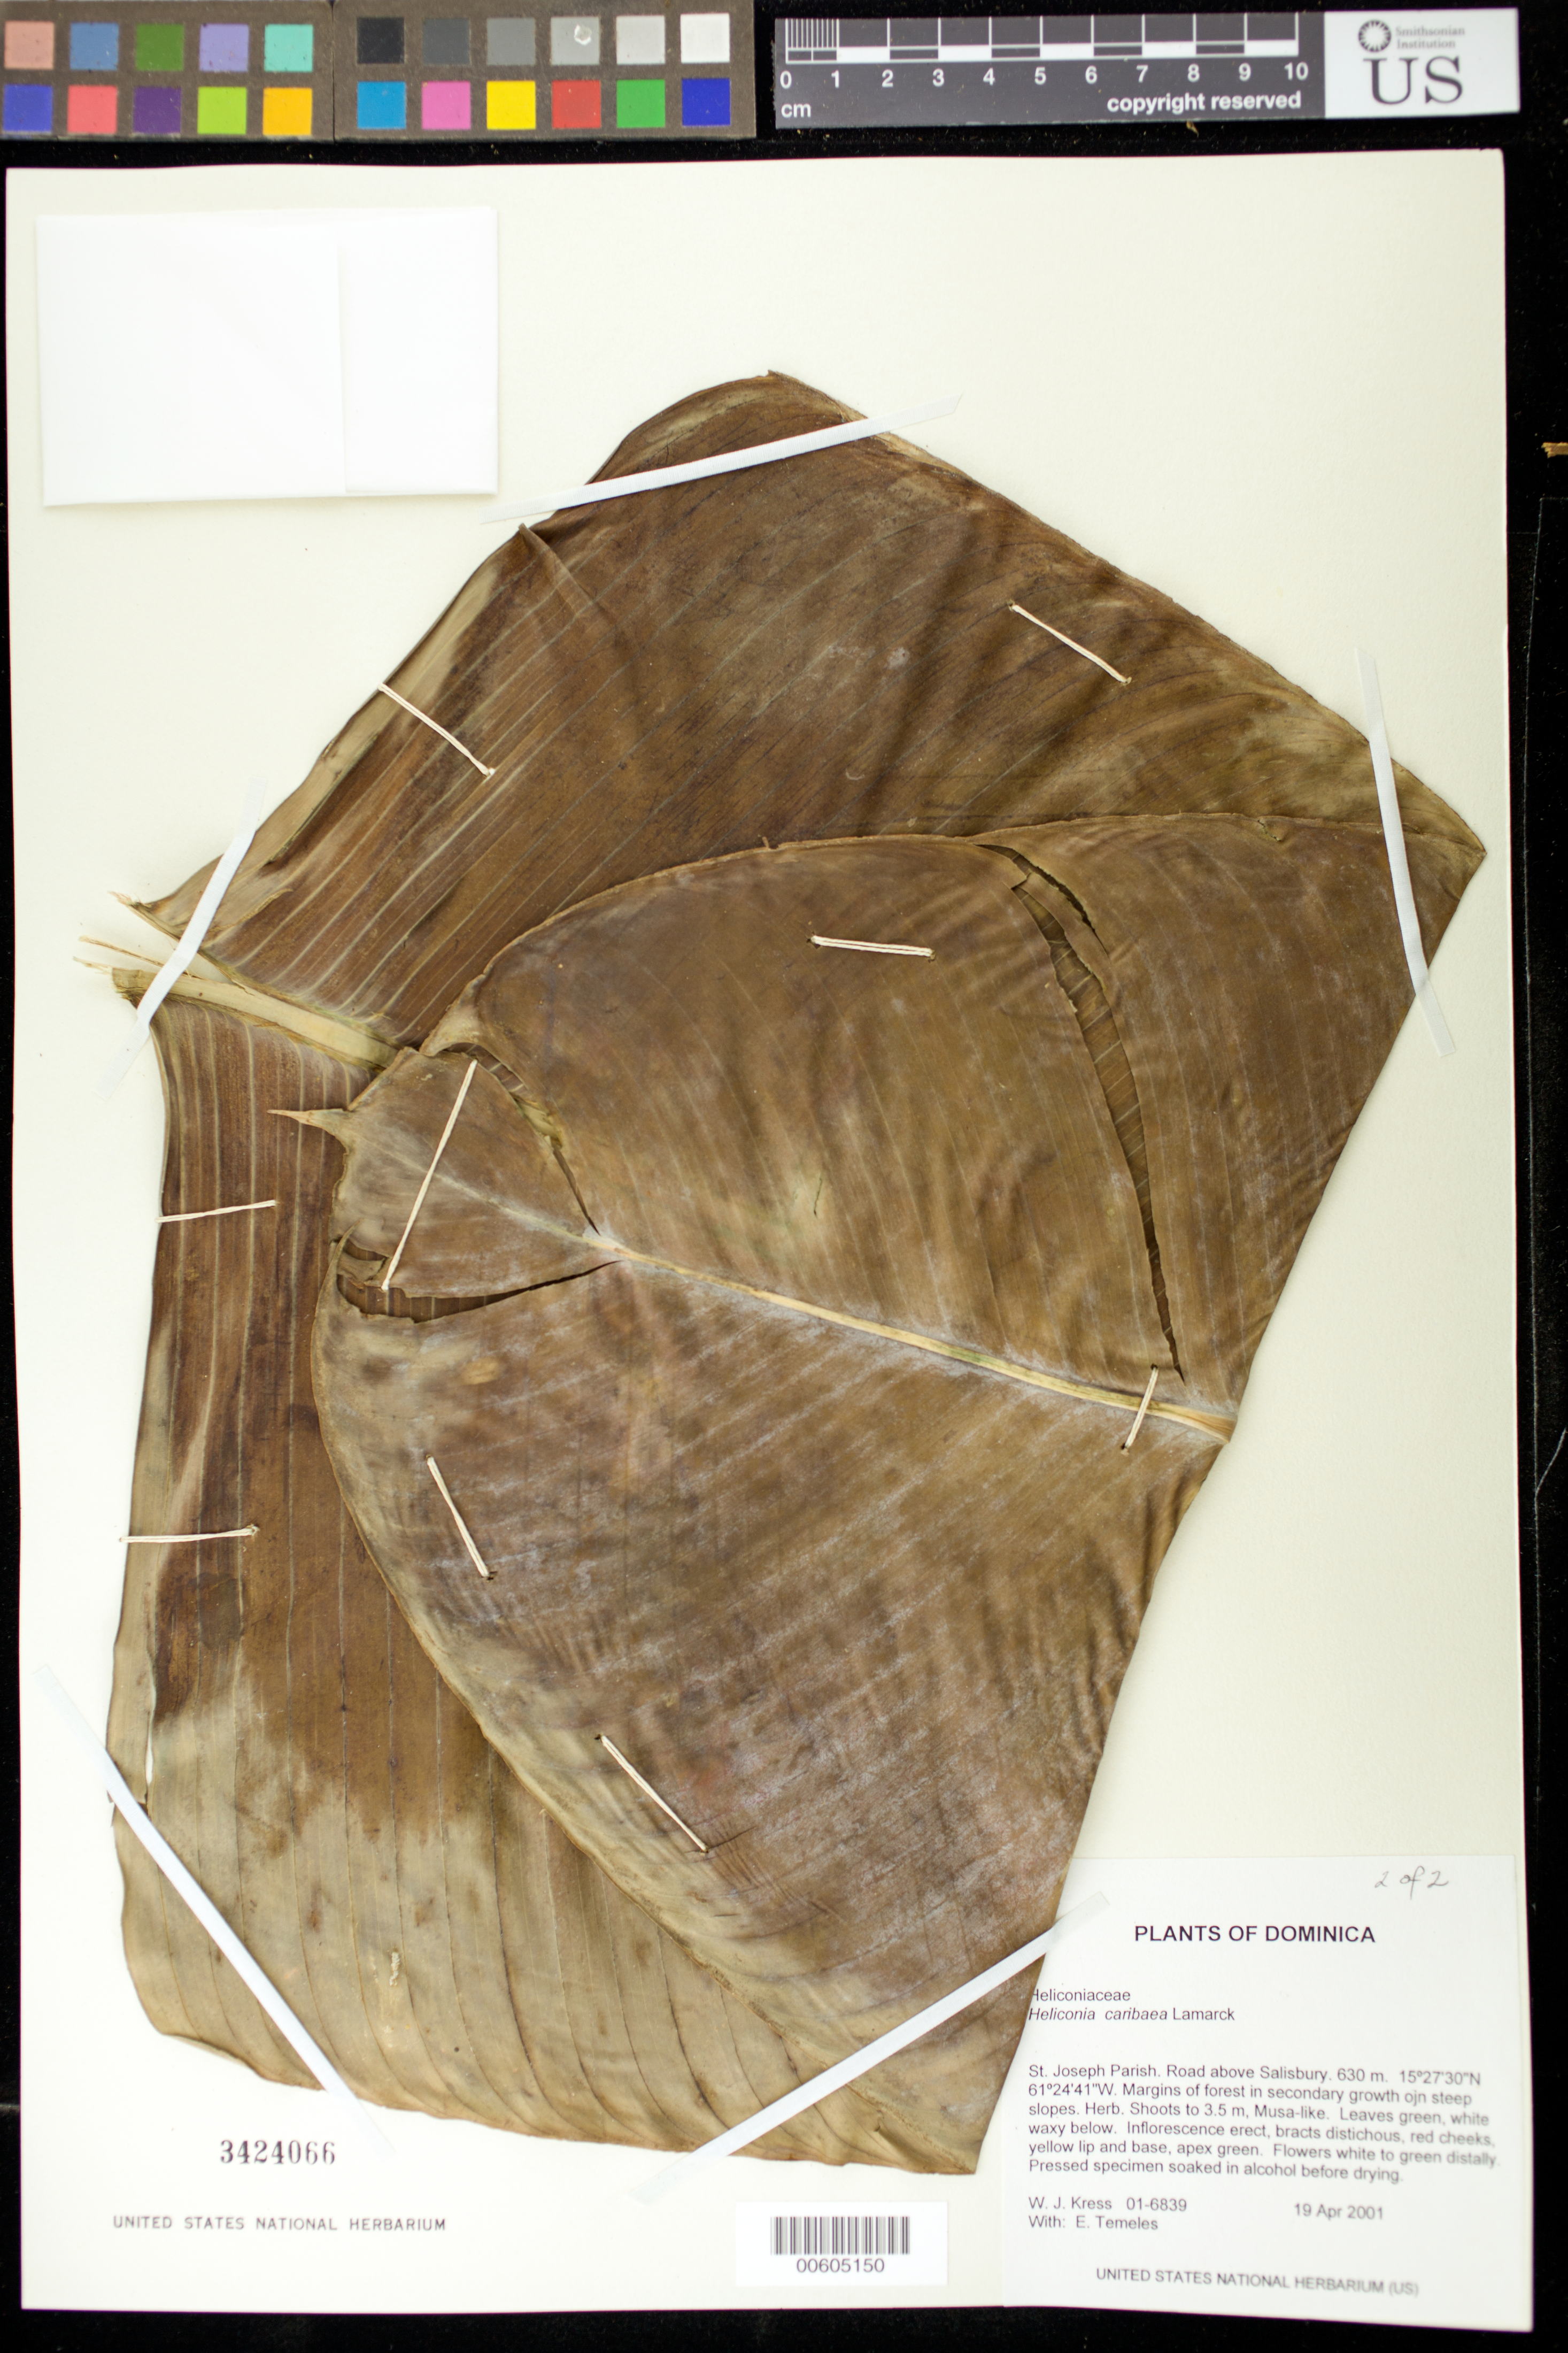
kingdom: Plantae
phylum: Tracheophyta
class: Liliopsida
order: Zingiberales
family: Heliconiaceae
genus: Heliconia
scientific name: Heliconia caribaea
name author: Lam.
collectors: W. J. Kress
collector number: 01-6839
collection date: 2001-04-19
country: Dominica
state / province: St. Joseph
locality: Road above Salisbury.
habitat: Margins of forest in secondary growth ojn steep slopes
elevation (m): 630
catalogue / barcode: US 3424066